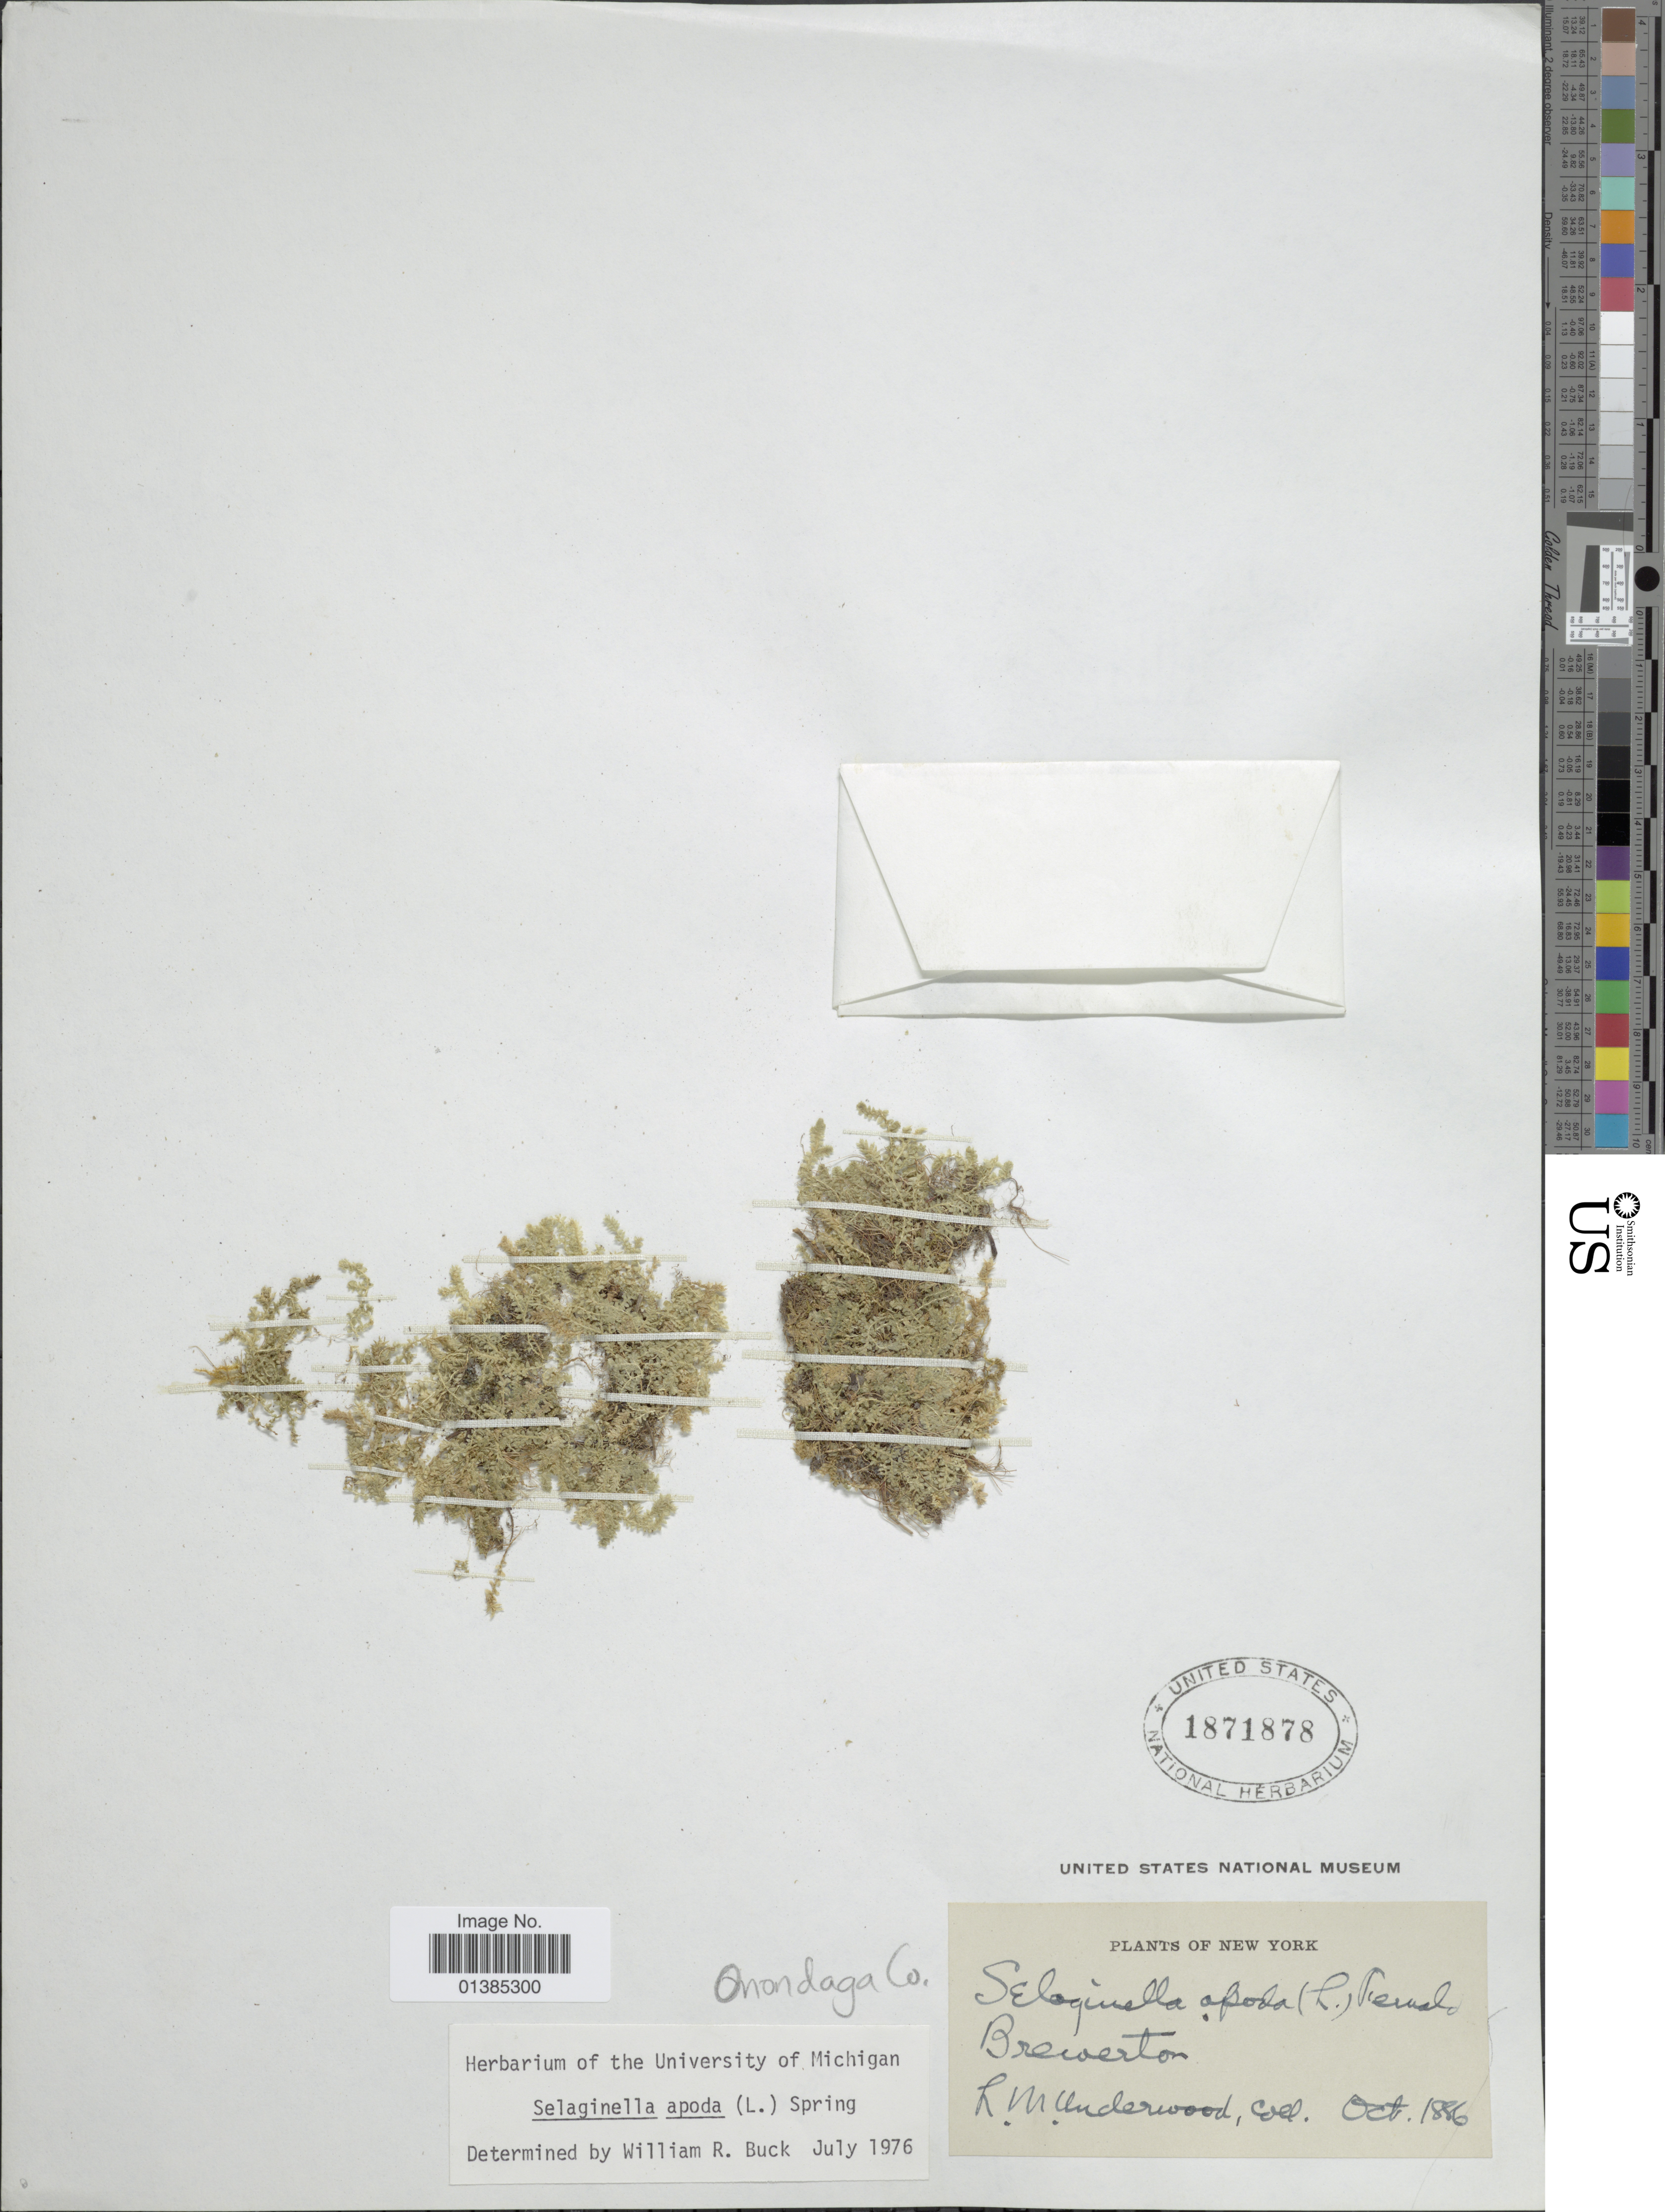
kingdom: Plantae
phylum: Tracheophyta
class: Lycopodiopsida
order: Selaginellales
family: Selaginellaceae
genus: Selaginella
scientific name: Selaginella apus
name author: Spring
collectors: L. M. Underwood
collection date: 1886-10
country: United States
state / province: New York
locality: Brewerton. Onondaga Co.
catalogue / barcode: US 1871878